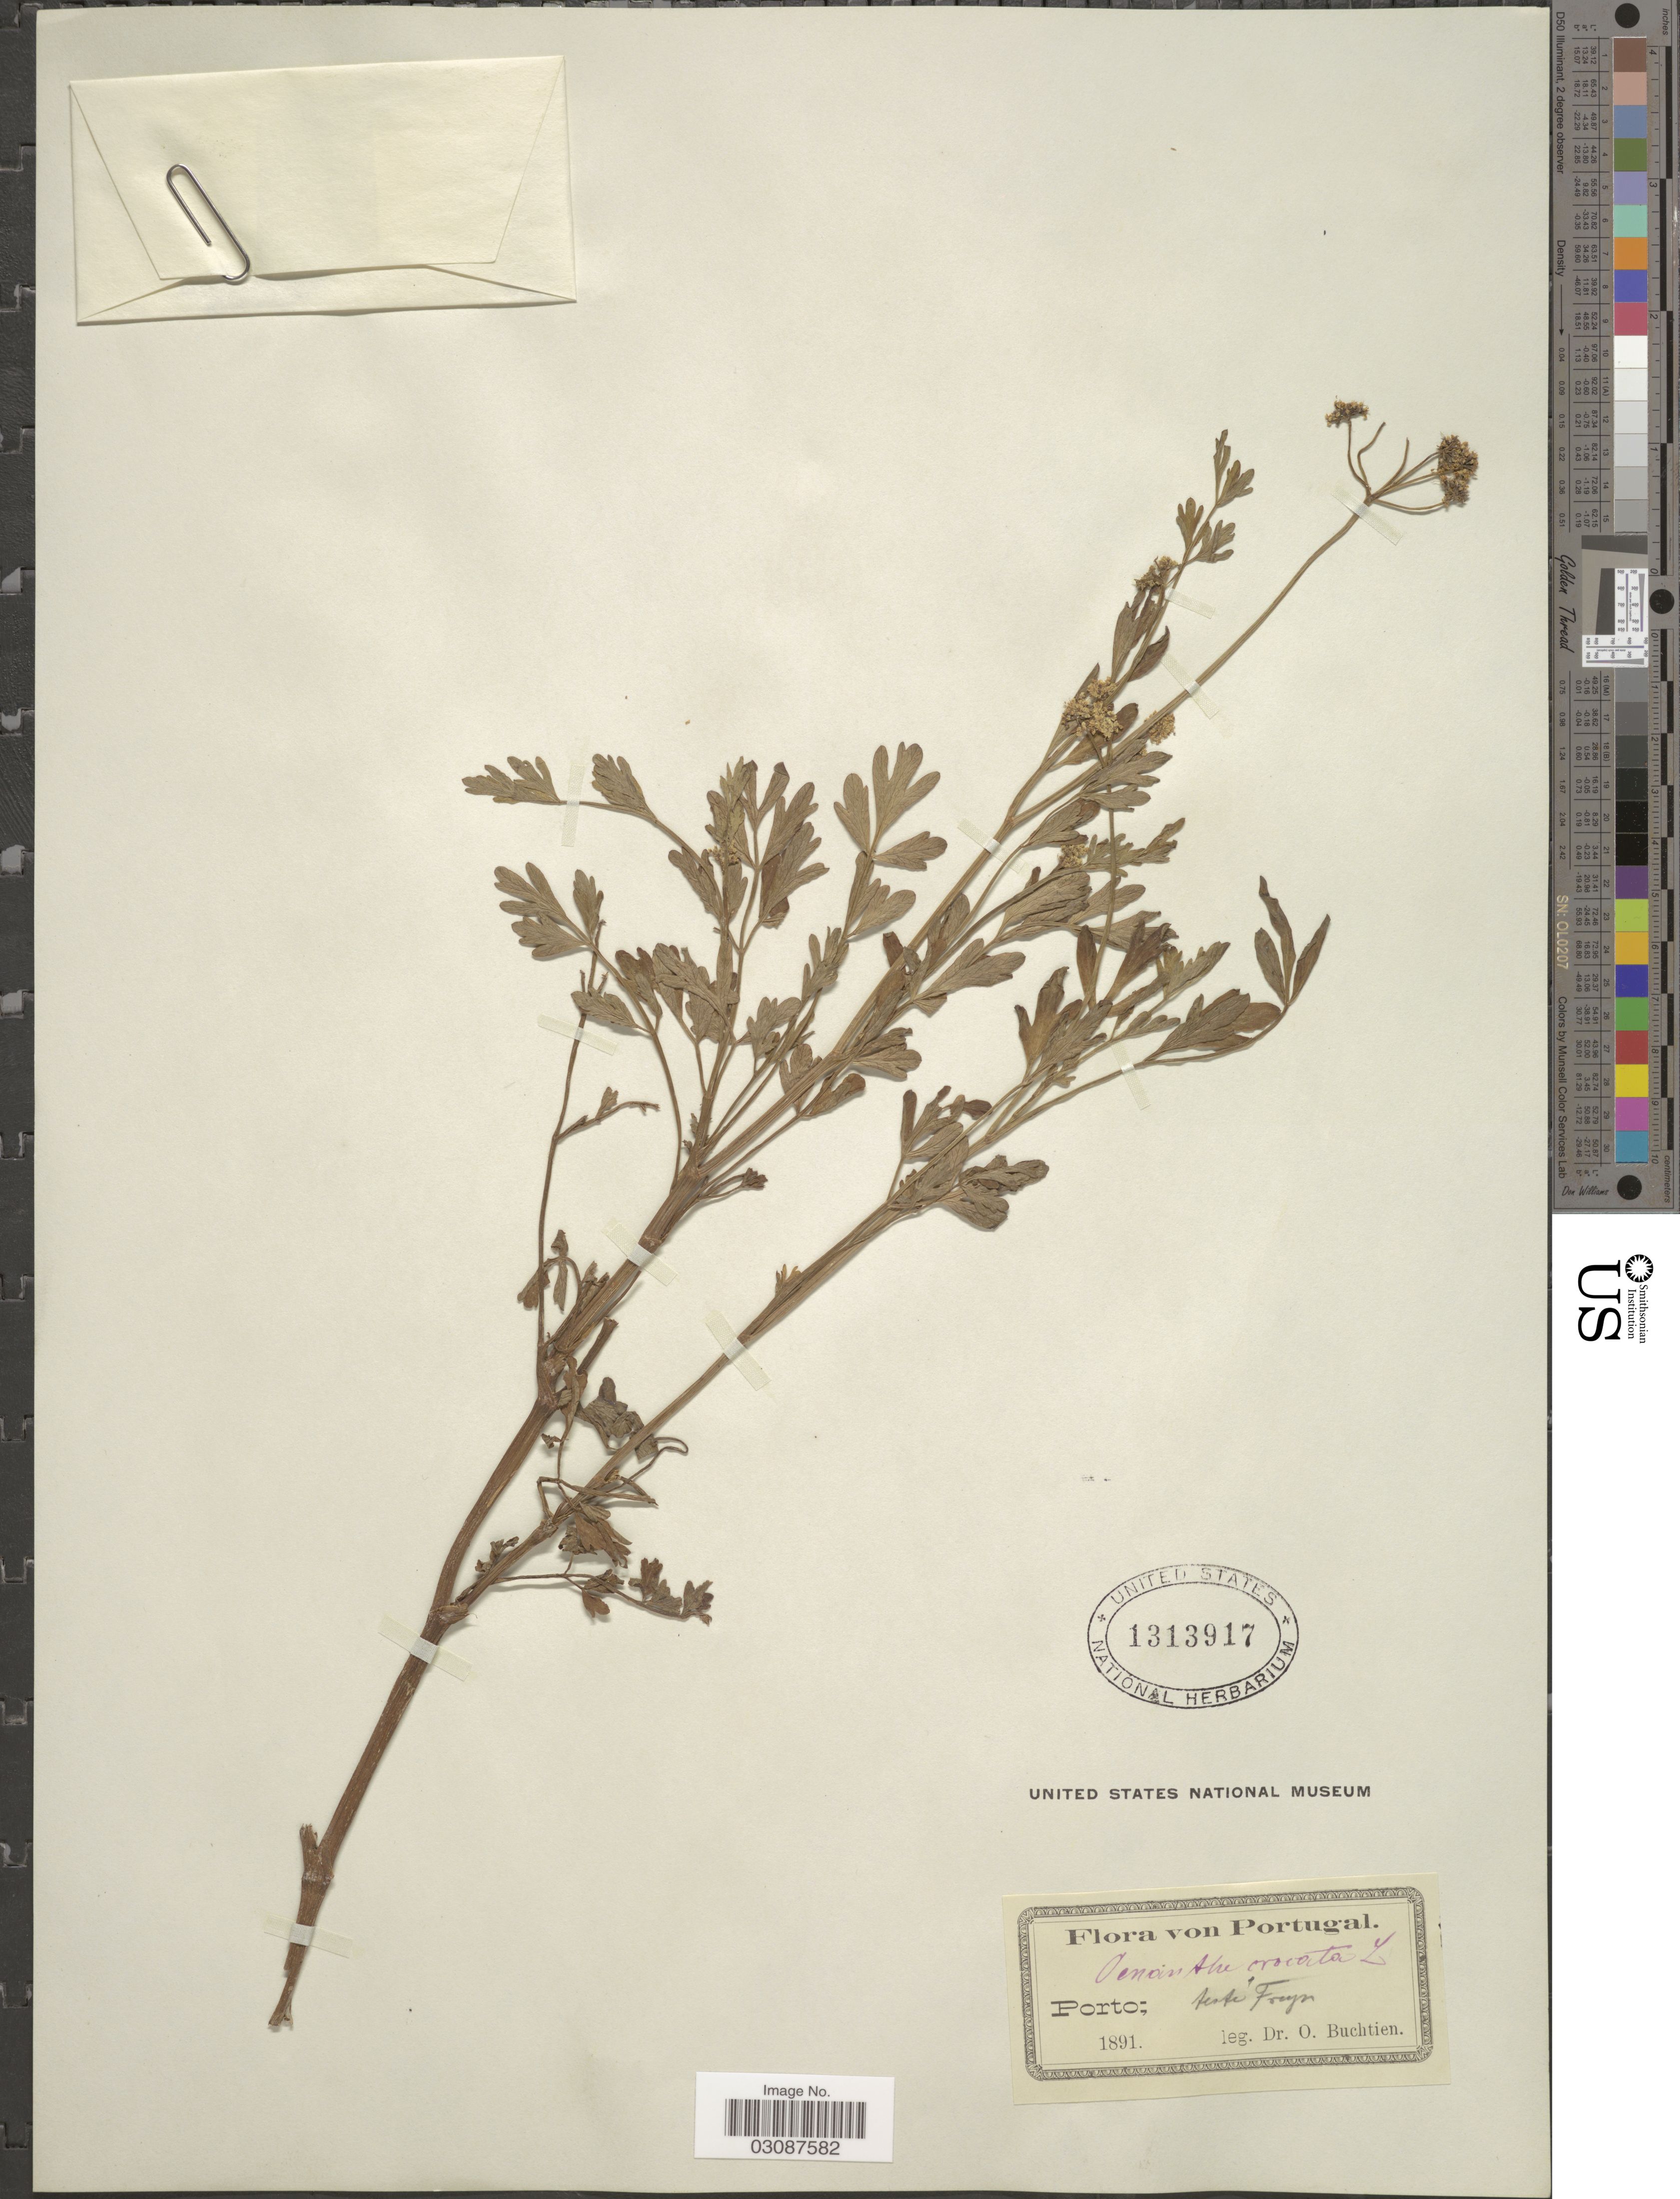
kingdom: Plantae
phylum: Tracheophyta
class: Magnoliopsida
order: Apiales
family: Apiaceae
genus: Oenanthe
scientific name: Oenanthe crocata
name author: L.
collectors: O. Buchtien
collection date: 1891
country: Portugal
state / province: Porto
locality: Teste Freyn.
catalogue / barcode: US 1313917